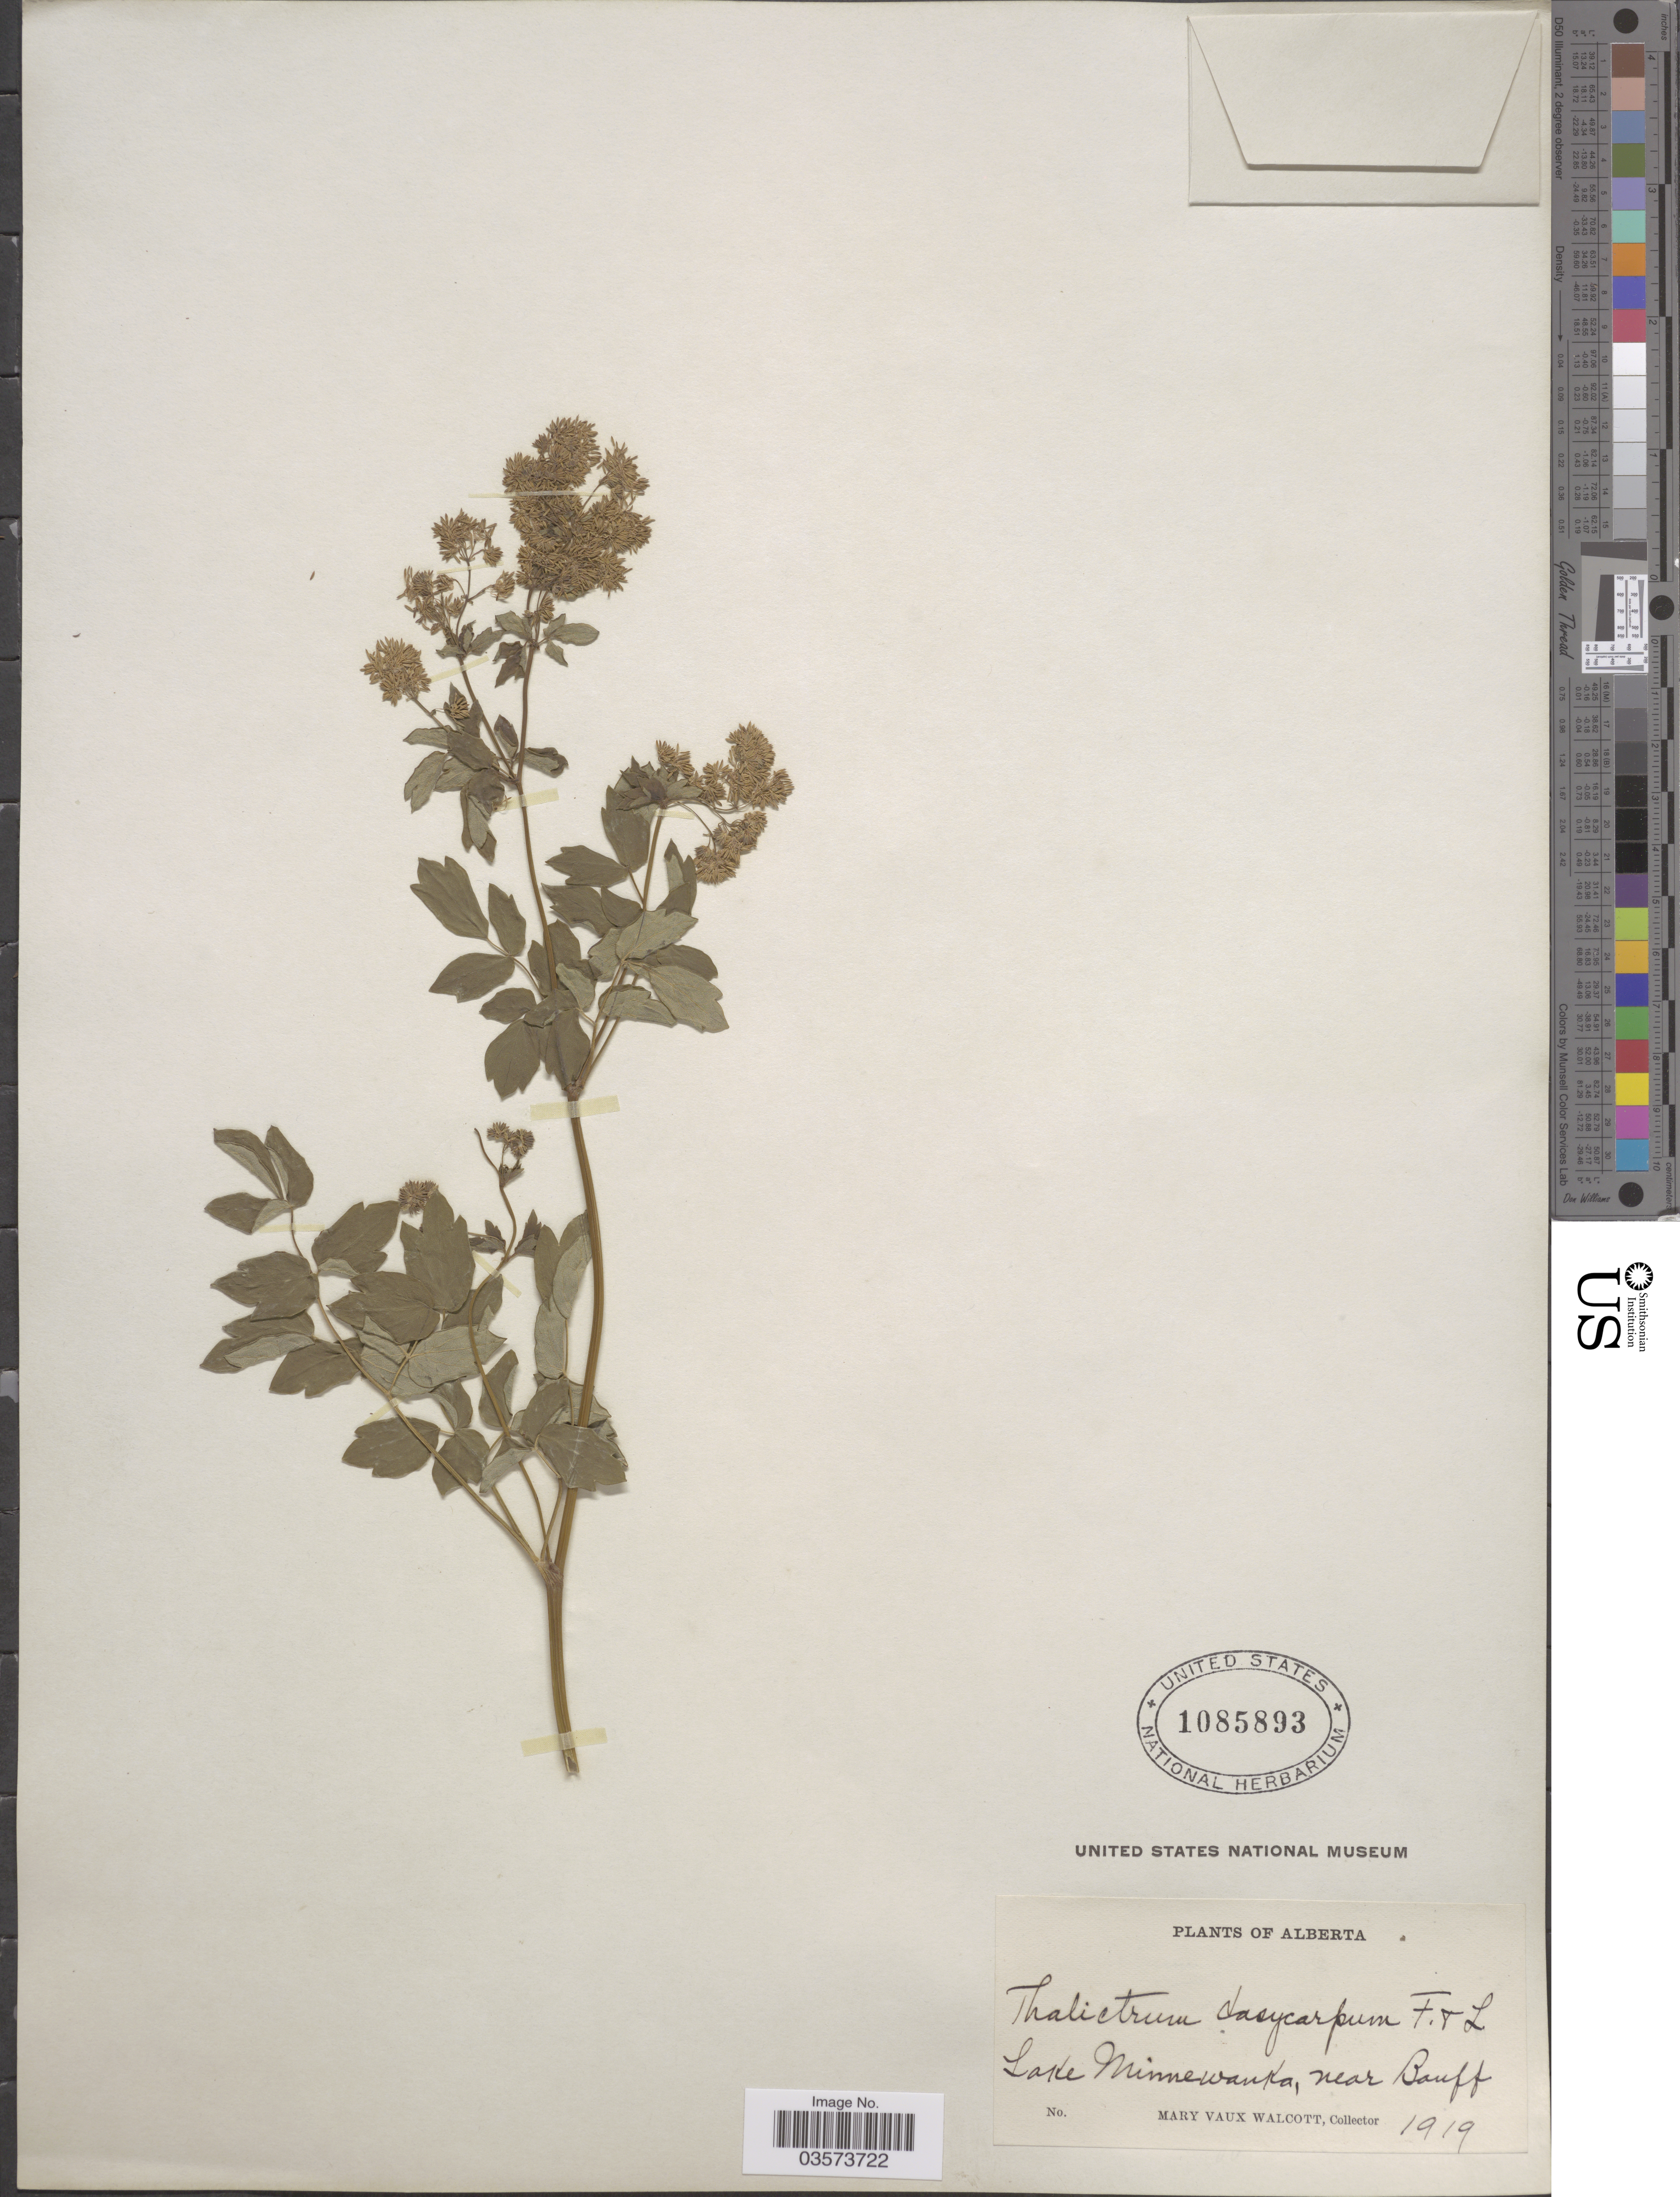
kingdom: Plantae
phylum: Tracheophyta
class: Magnoliopsida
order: Ranunculales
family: Ranunculaceae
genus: Thalictrum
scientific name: Thalictrum dasycarpum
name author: Fisch. & Avé-Lall.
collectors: M. Walcott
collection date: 1919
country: Canada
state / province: Alberta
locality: Lake Minnewanka, near Banff.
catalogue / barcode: US 1085893